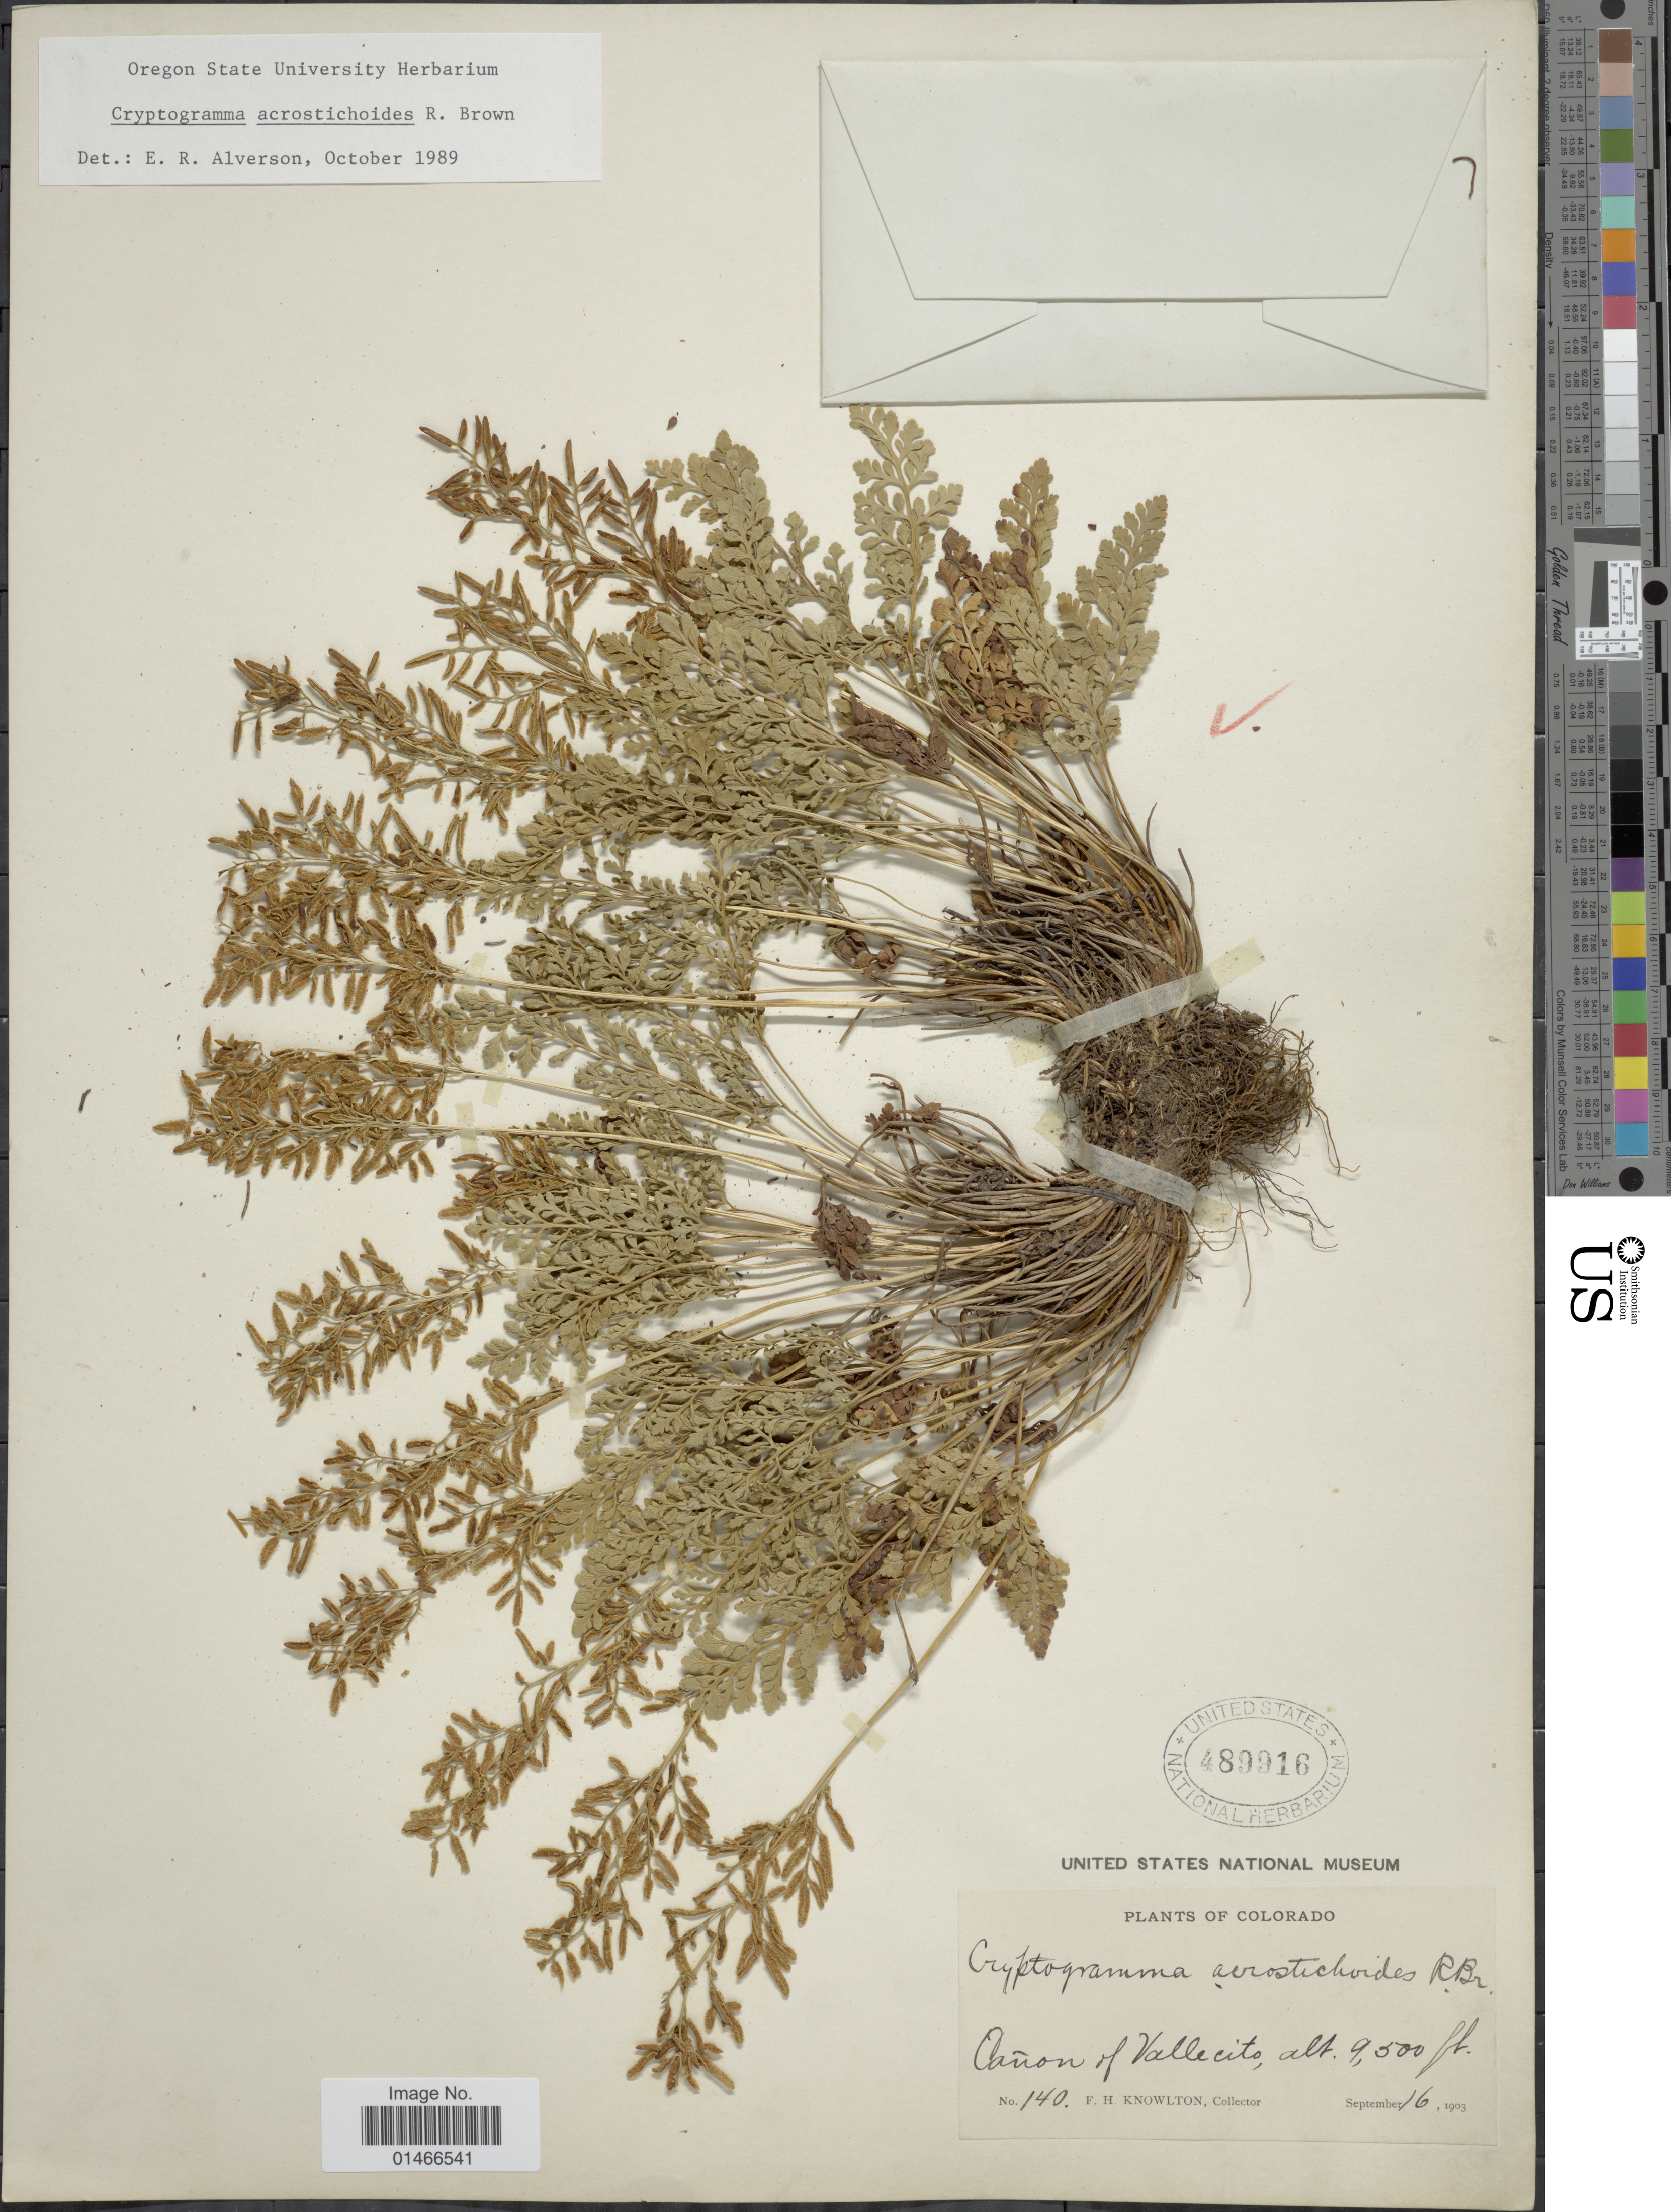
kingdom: Plantae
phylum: Tracheophyta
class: Polypodiopsida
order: Polypodiales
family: Pteridaceae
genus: Cryptogramma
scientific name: Cryptogramma acrostichoides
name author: R. Br.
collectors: F. H. Knowlton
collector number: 140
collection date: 1903-09-16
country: United States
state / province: Colorado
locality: Canon of Vallecito.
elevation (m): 2896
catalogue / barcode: US 489916